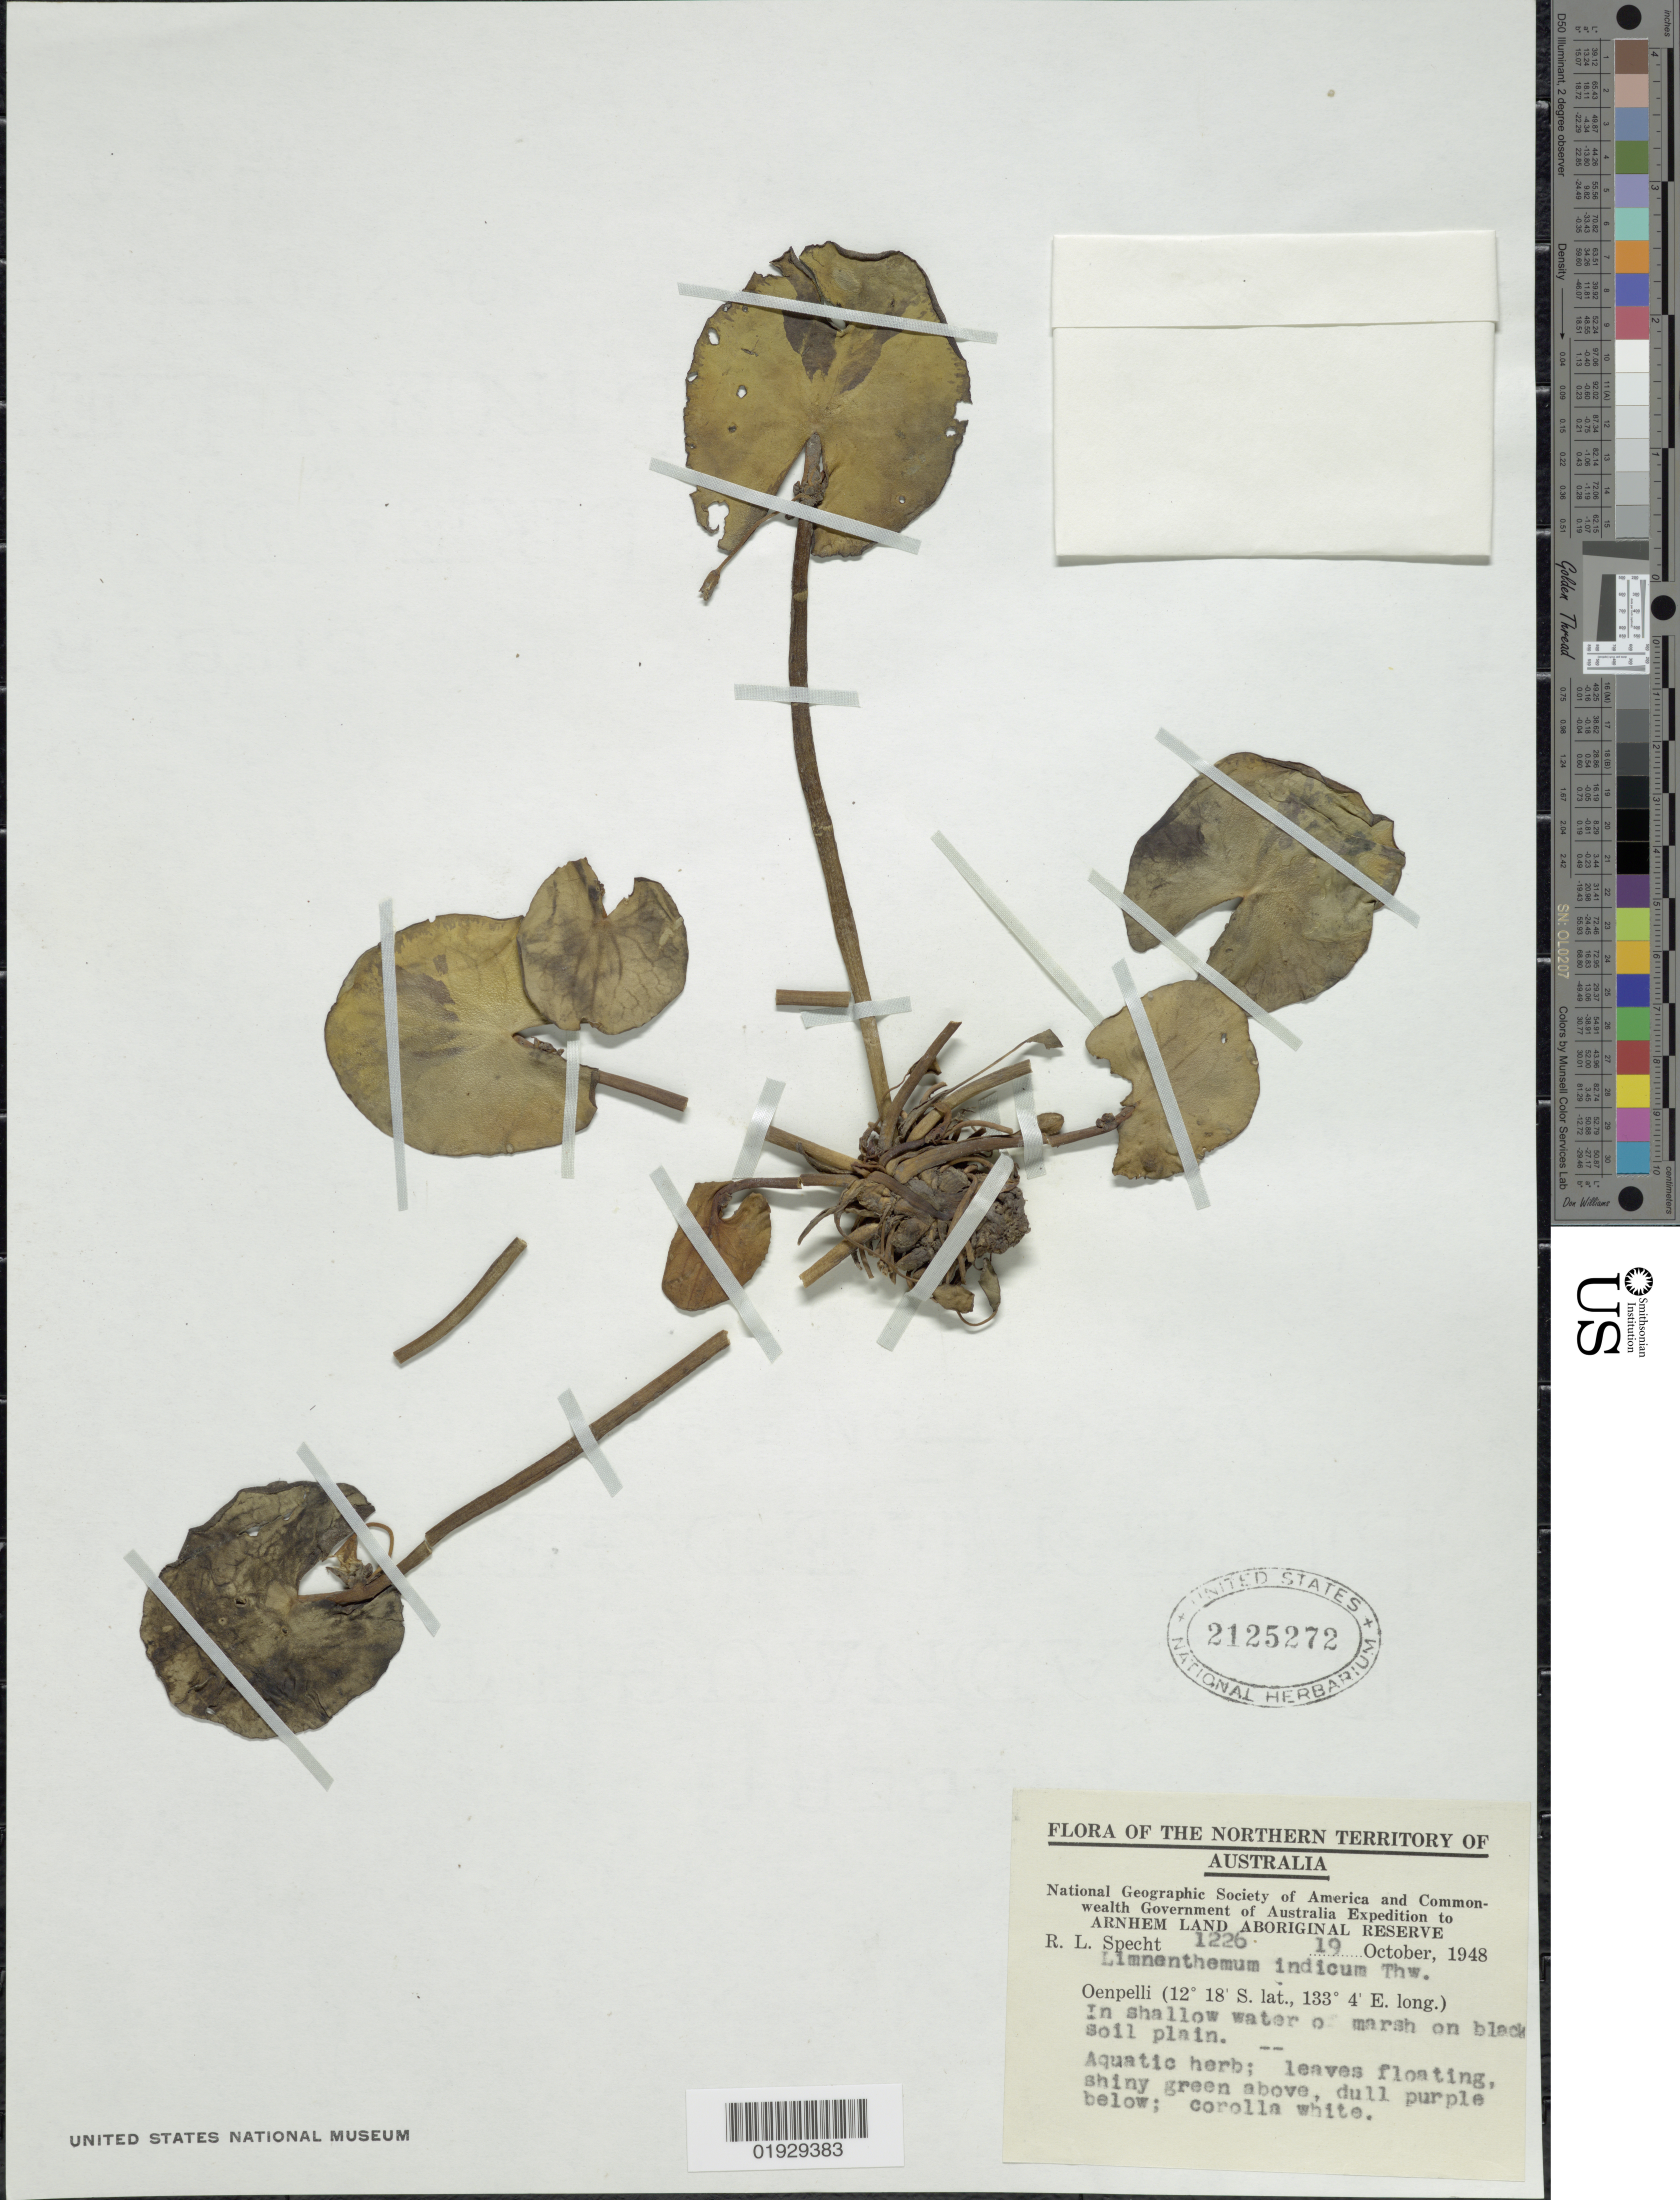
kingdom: Plantae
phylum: Tracheophyta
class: Magnoliopsida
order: Asterales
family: Menyanthaceae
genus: Nymphoides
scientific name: Nymphoides indica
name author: (L.) Kuntze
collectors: R. L. Specht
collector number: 1226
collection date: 1948-10-19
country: Australia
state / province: Northern Territory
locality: Oenpelli.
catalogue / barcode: US 2125272